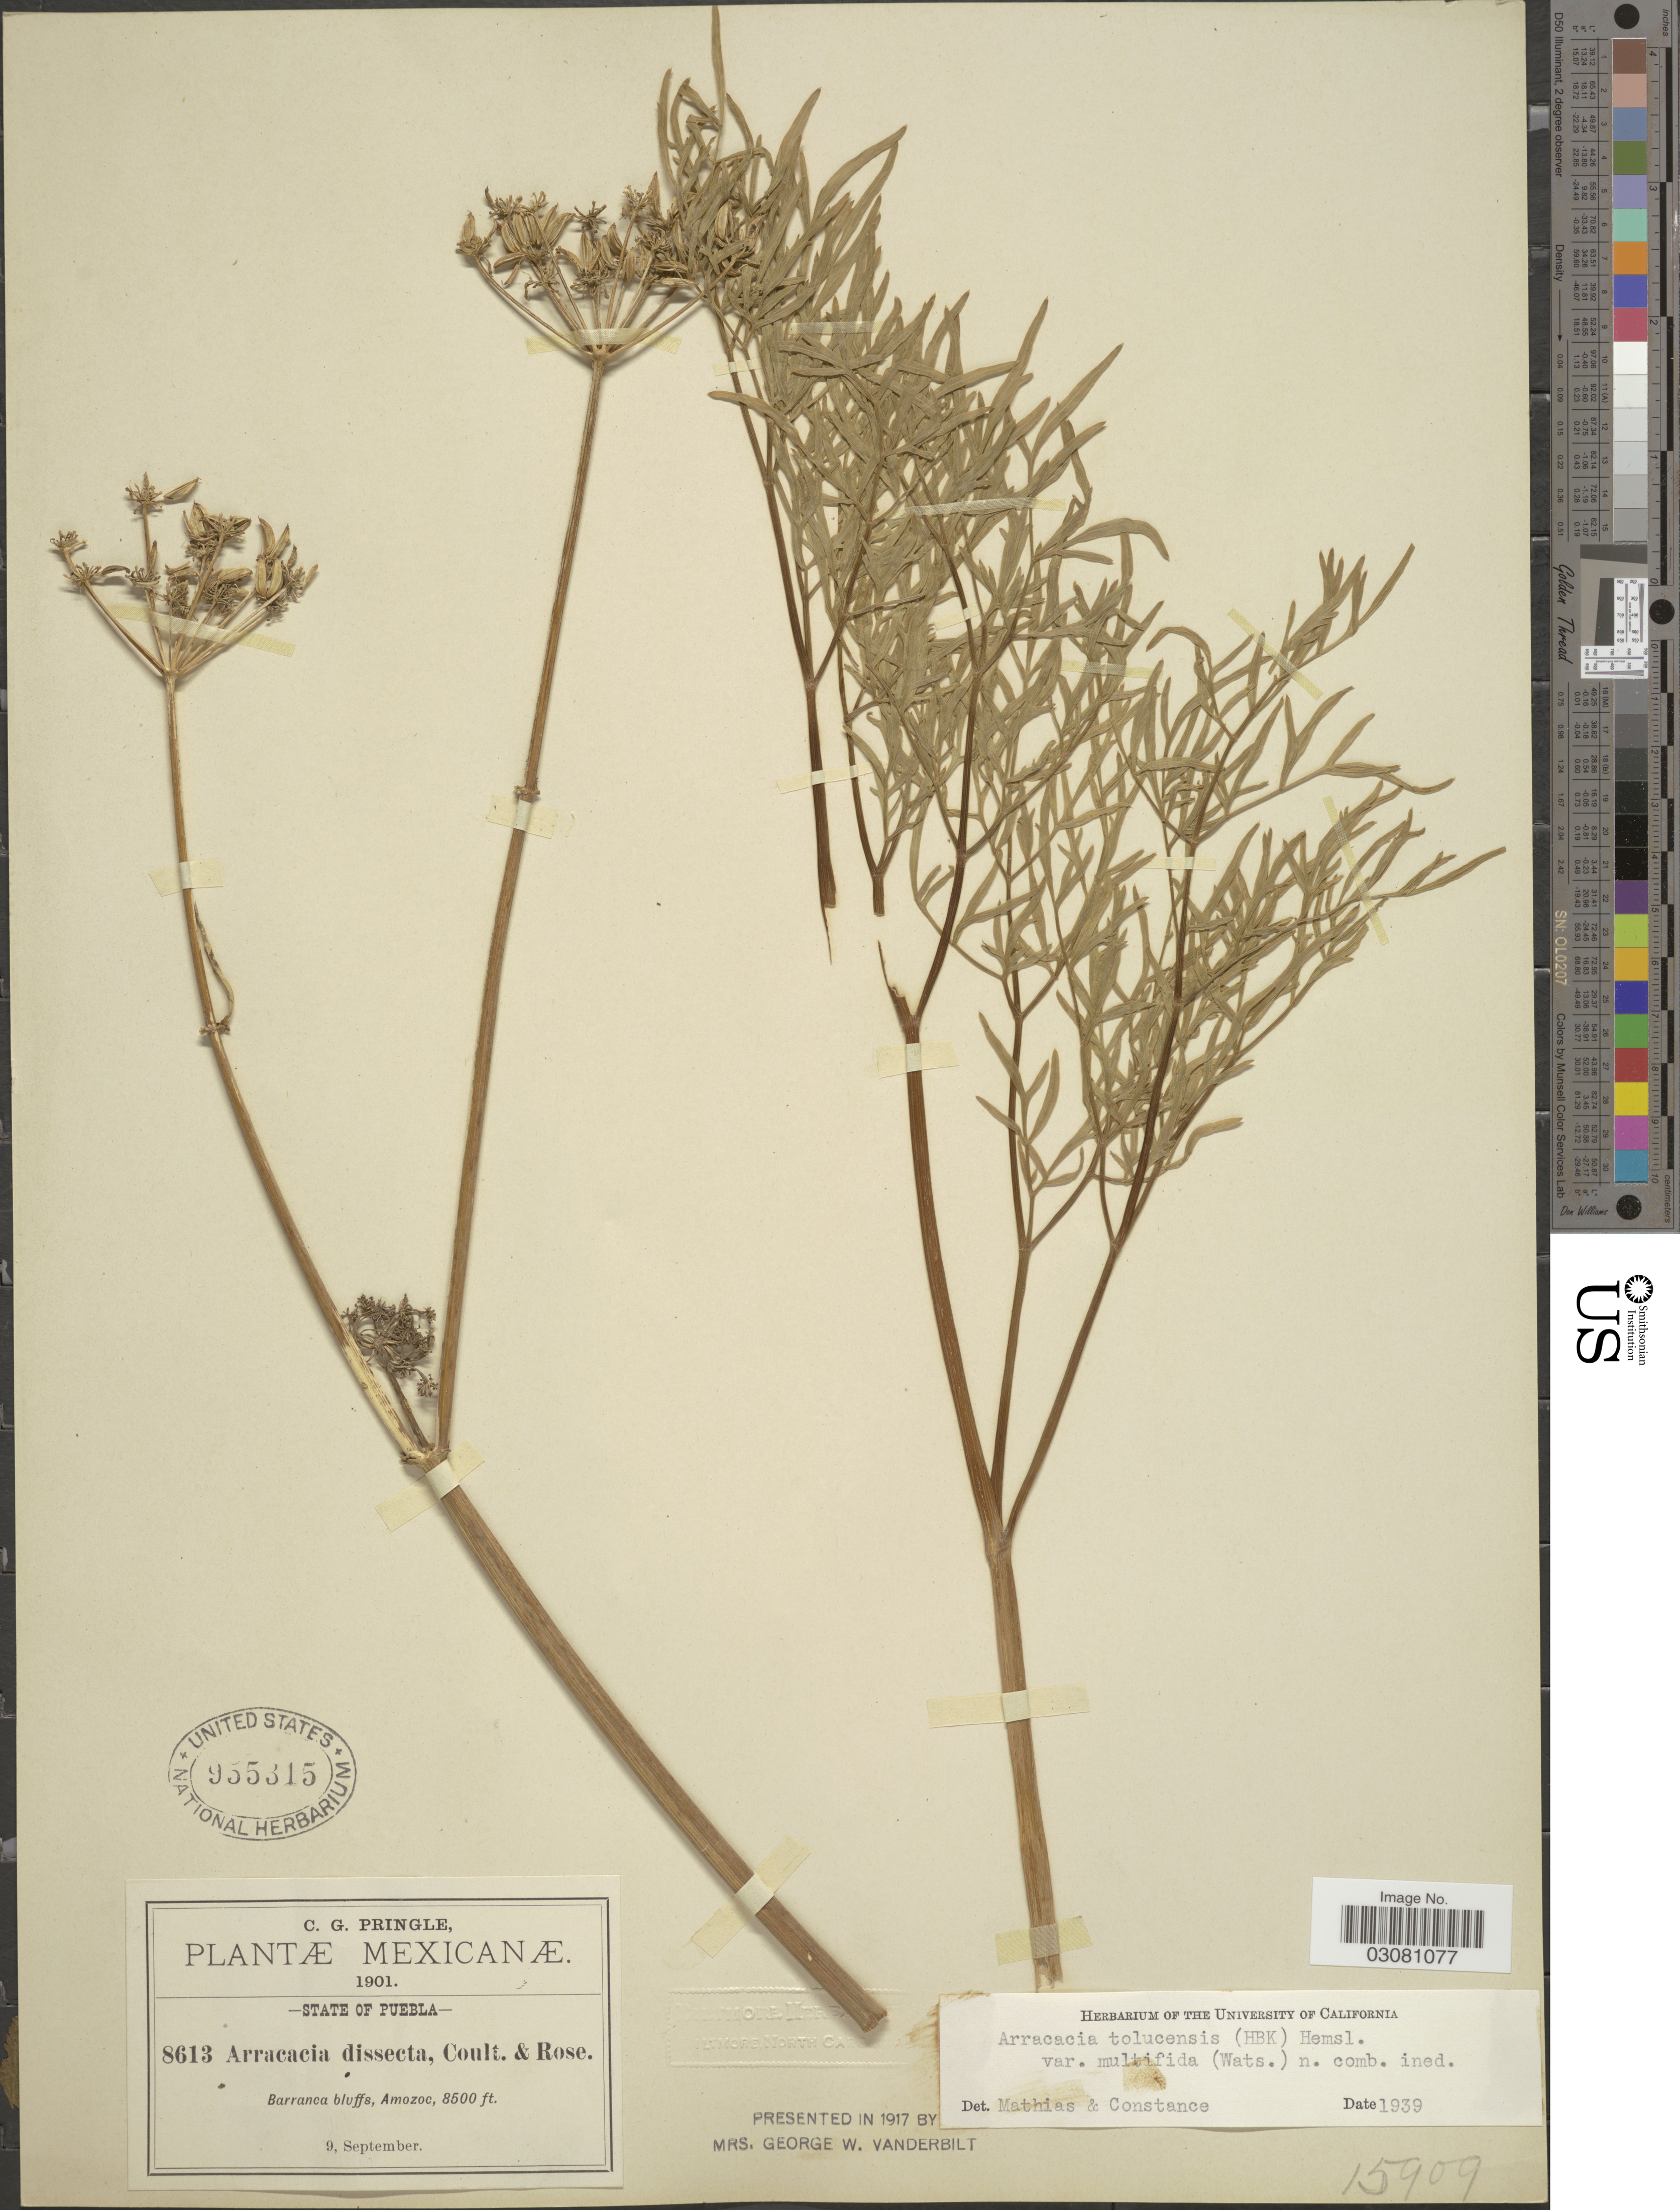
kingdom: Plantae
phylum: Tracheophyta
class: Magnoliopsida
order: Apiales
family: Apiaceae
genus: Arracacia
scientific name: Arracacia tolucensis var. multifida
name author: (S. Watson) Mathias & Constance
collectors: C. G. Pringle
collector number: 8613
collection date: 1901-09-09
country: Mexico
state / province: Puebla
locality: Barranca bluffs, Amozoc.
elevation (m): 2591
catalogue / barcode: US 955315